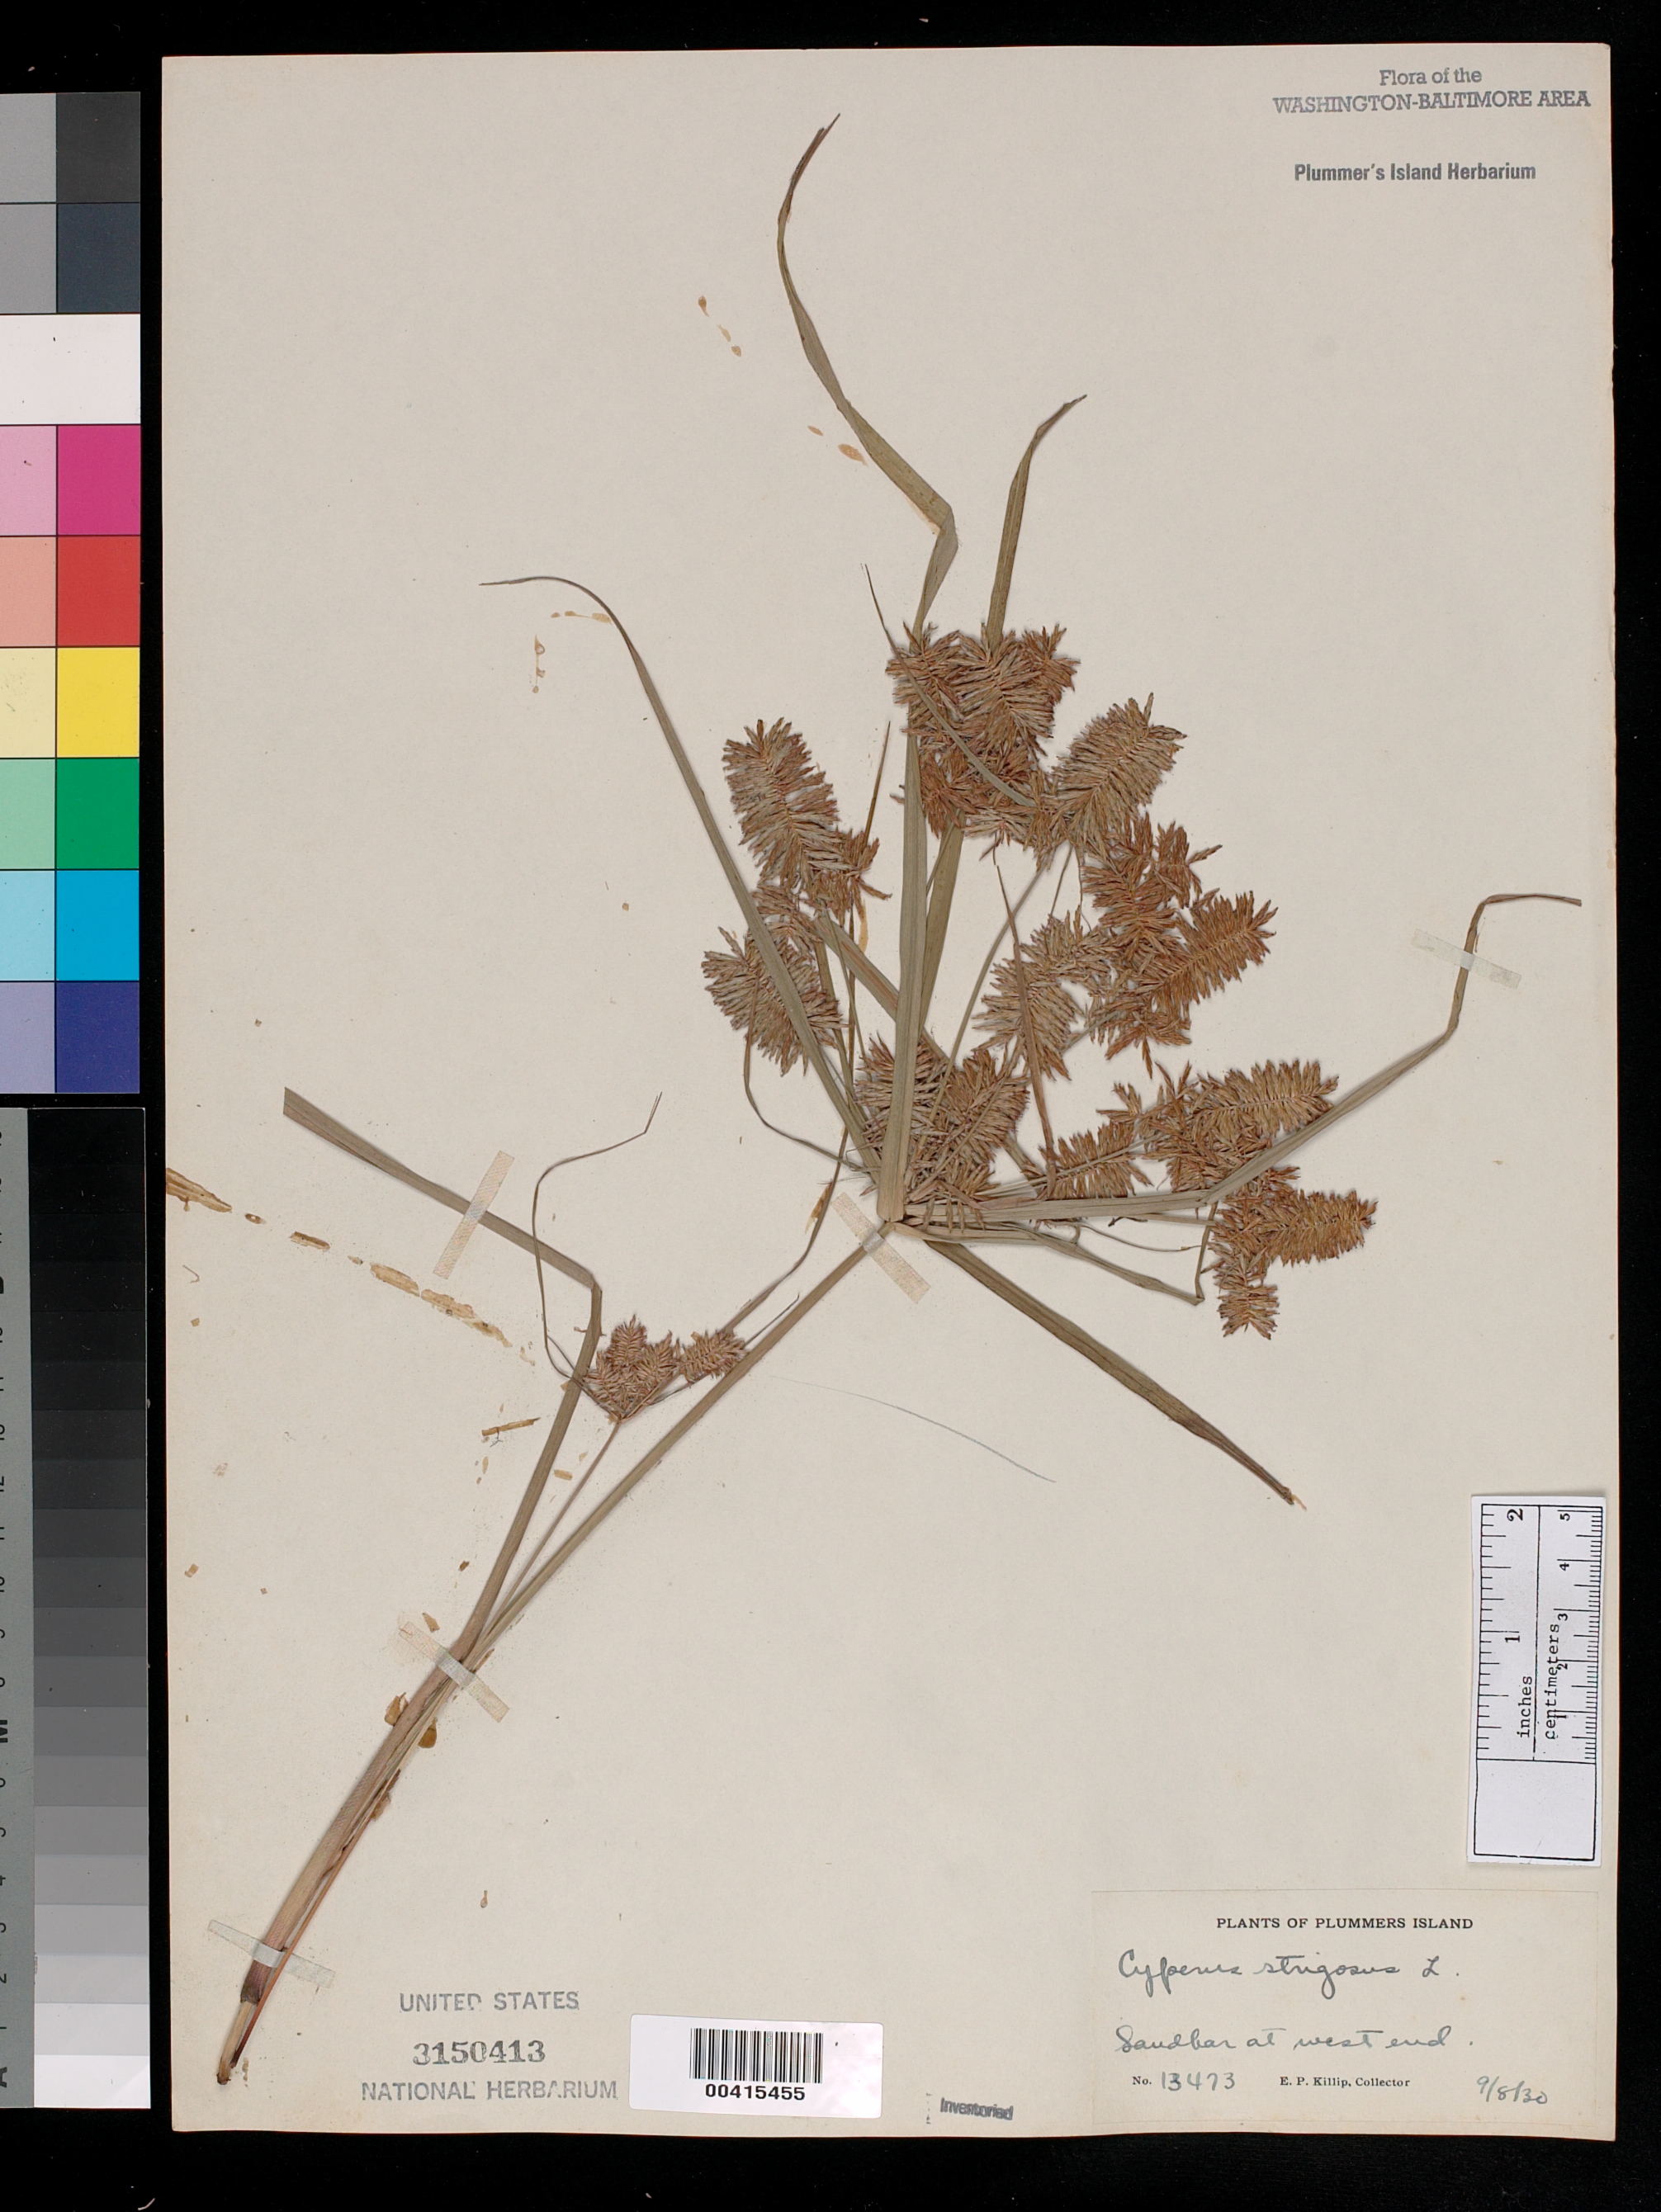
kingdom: Plantae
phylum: Tracheophyta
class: Liliopsida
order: Poales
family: Cyperaceae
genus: Cyperus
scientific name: Cyperus strigosus L.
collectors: E. P. Killip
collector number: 13473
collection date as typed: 08 Sep 1930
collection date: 1930-09-08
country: United States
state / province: Maryland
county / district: Montgomery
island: Plummers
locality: Plummer's Island; sandbar at west end C. & O. Canal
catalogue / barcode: US 3150413